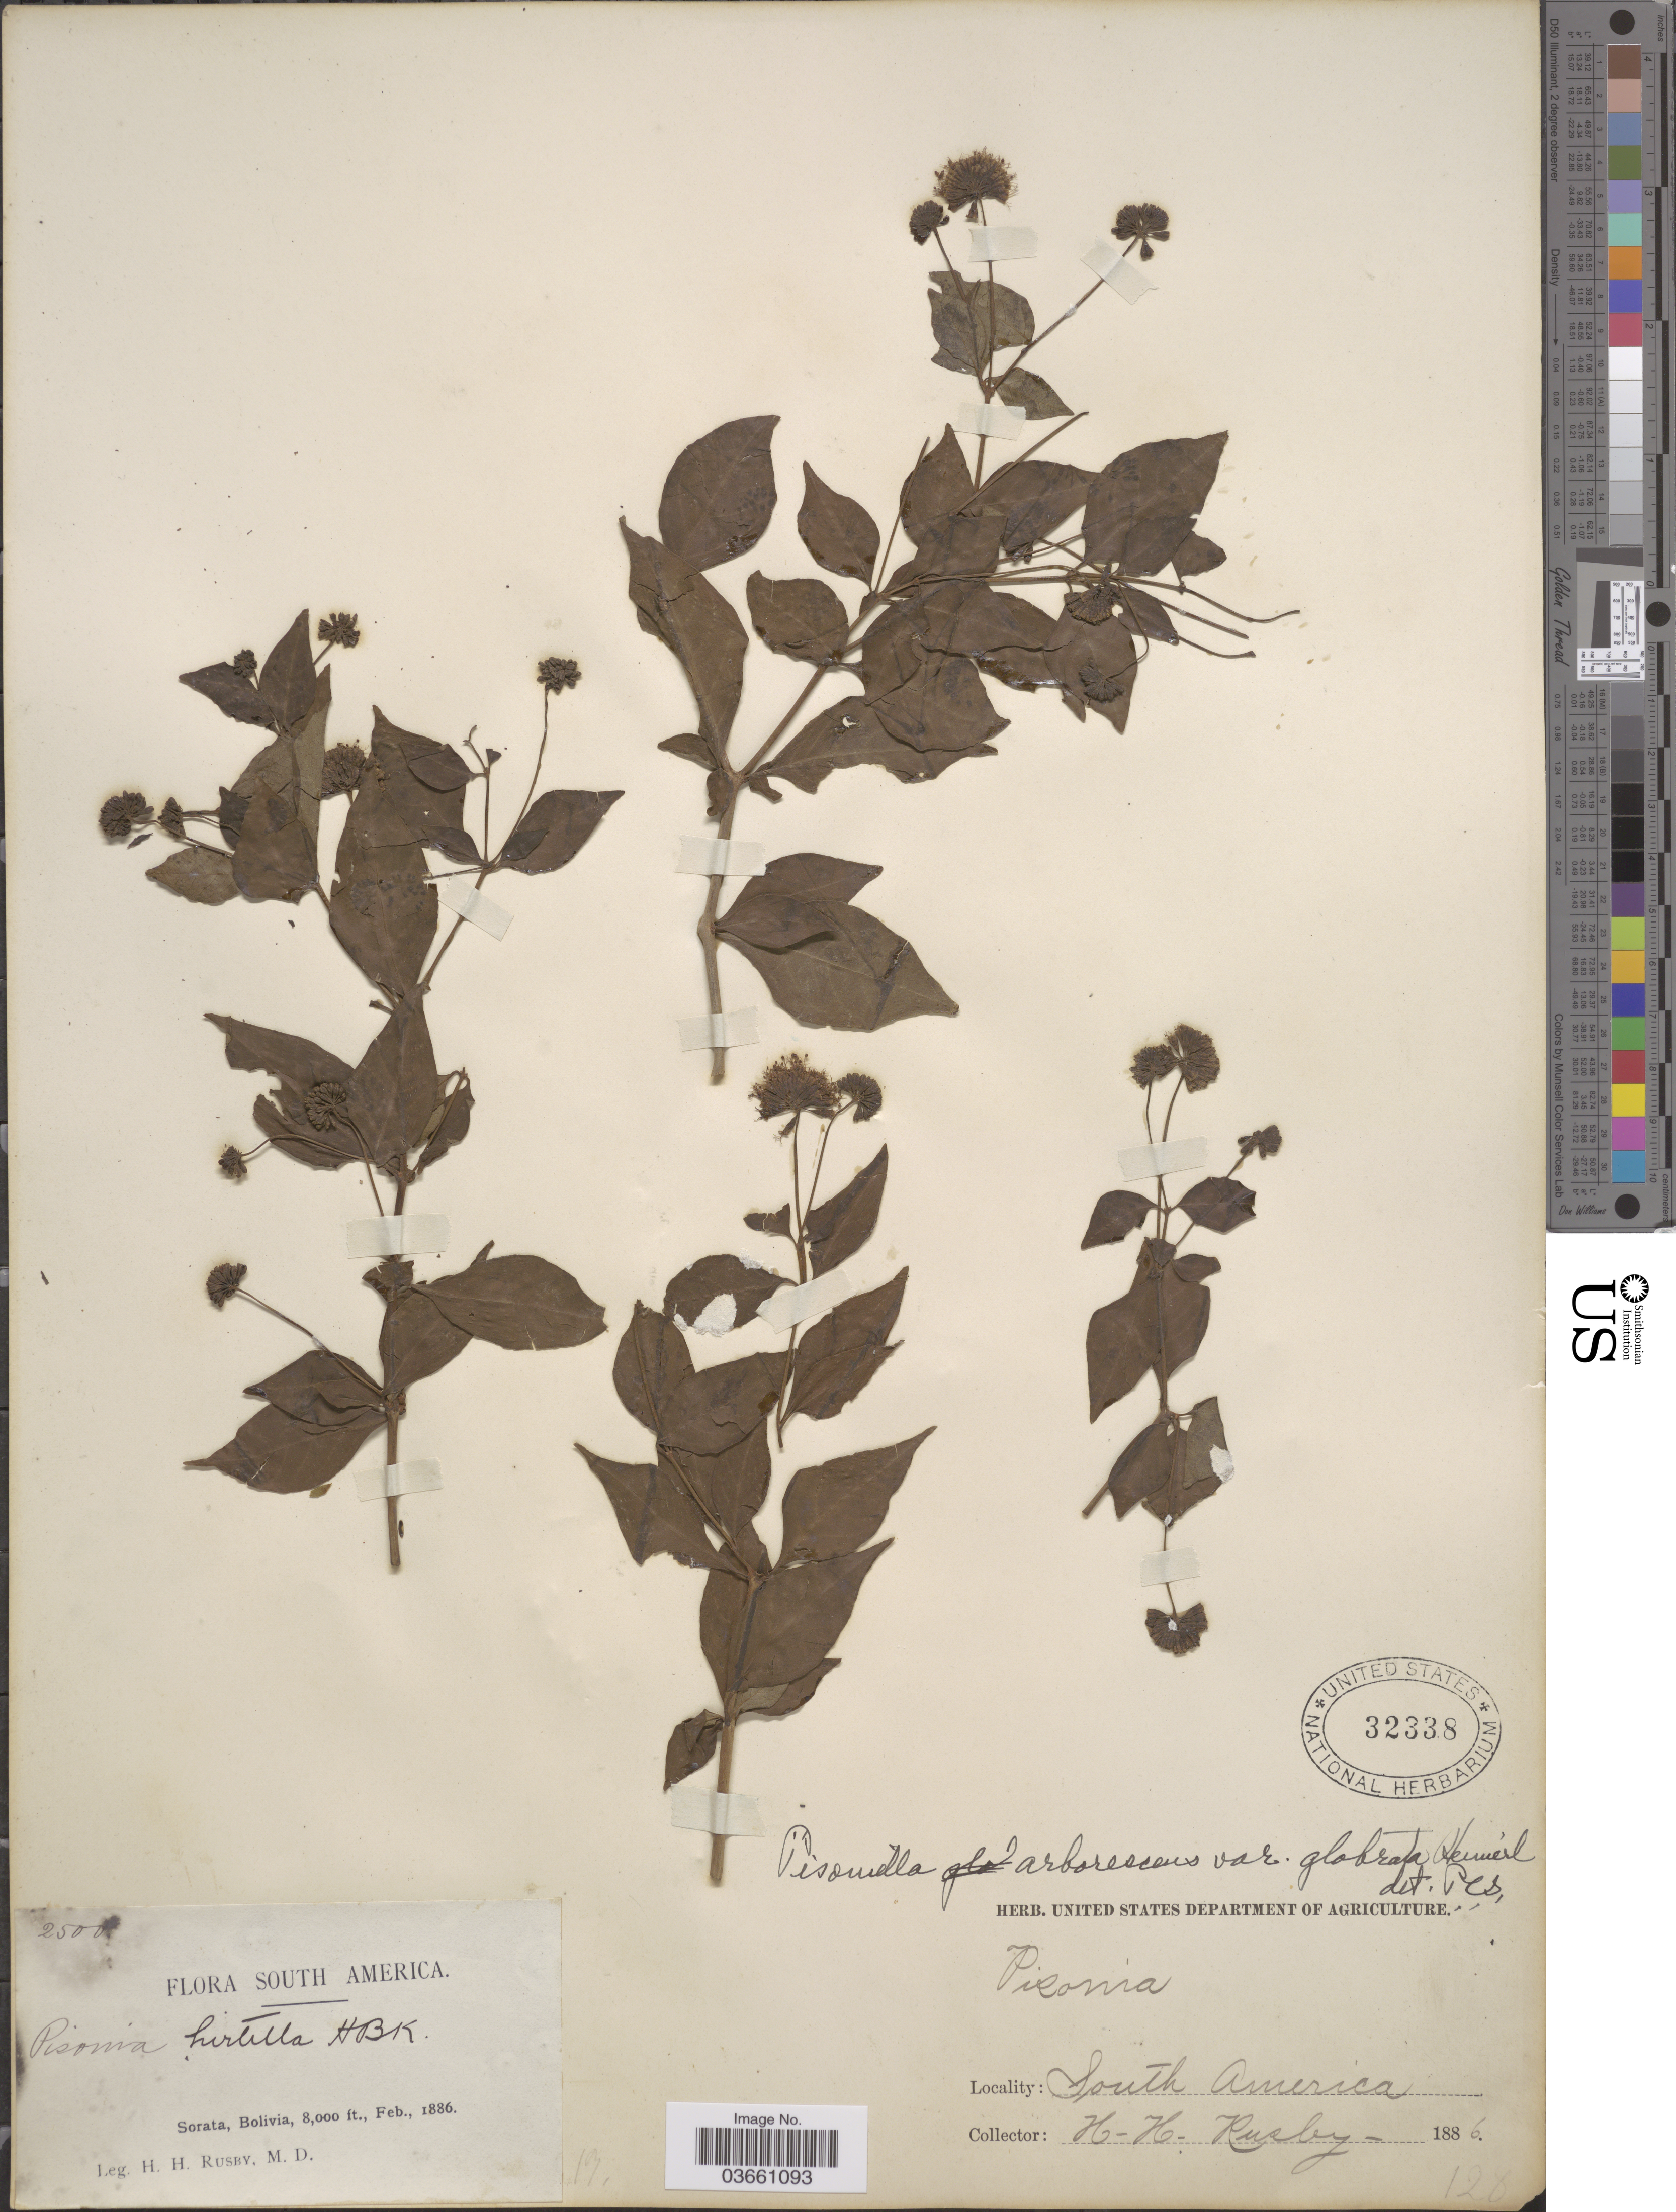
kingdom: Plantae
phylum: Tracheophyta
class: Magnoliopsida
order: Caryophyllales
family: Nyctaginaceae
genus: Pisoniella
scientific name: Pisoniella arborescens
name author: (Lag. & Rodr.) Standl.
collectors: H. H. Rusby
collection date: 1886-02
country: Bolivia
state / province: La Páz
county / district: Larecaja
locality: Sorata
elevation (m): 2438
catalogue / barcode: US 32338